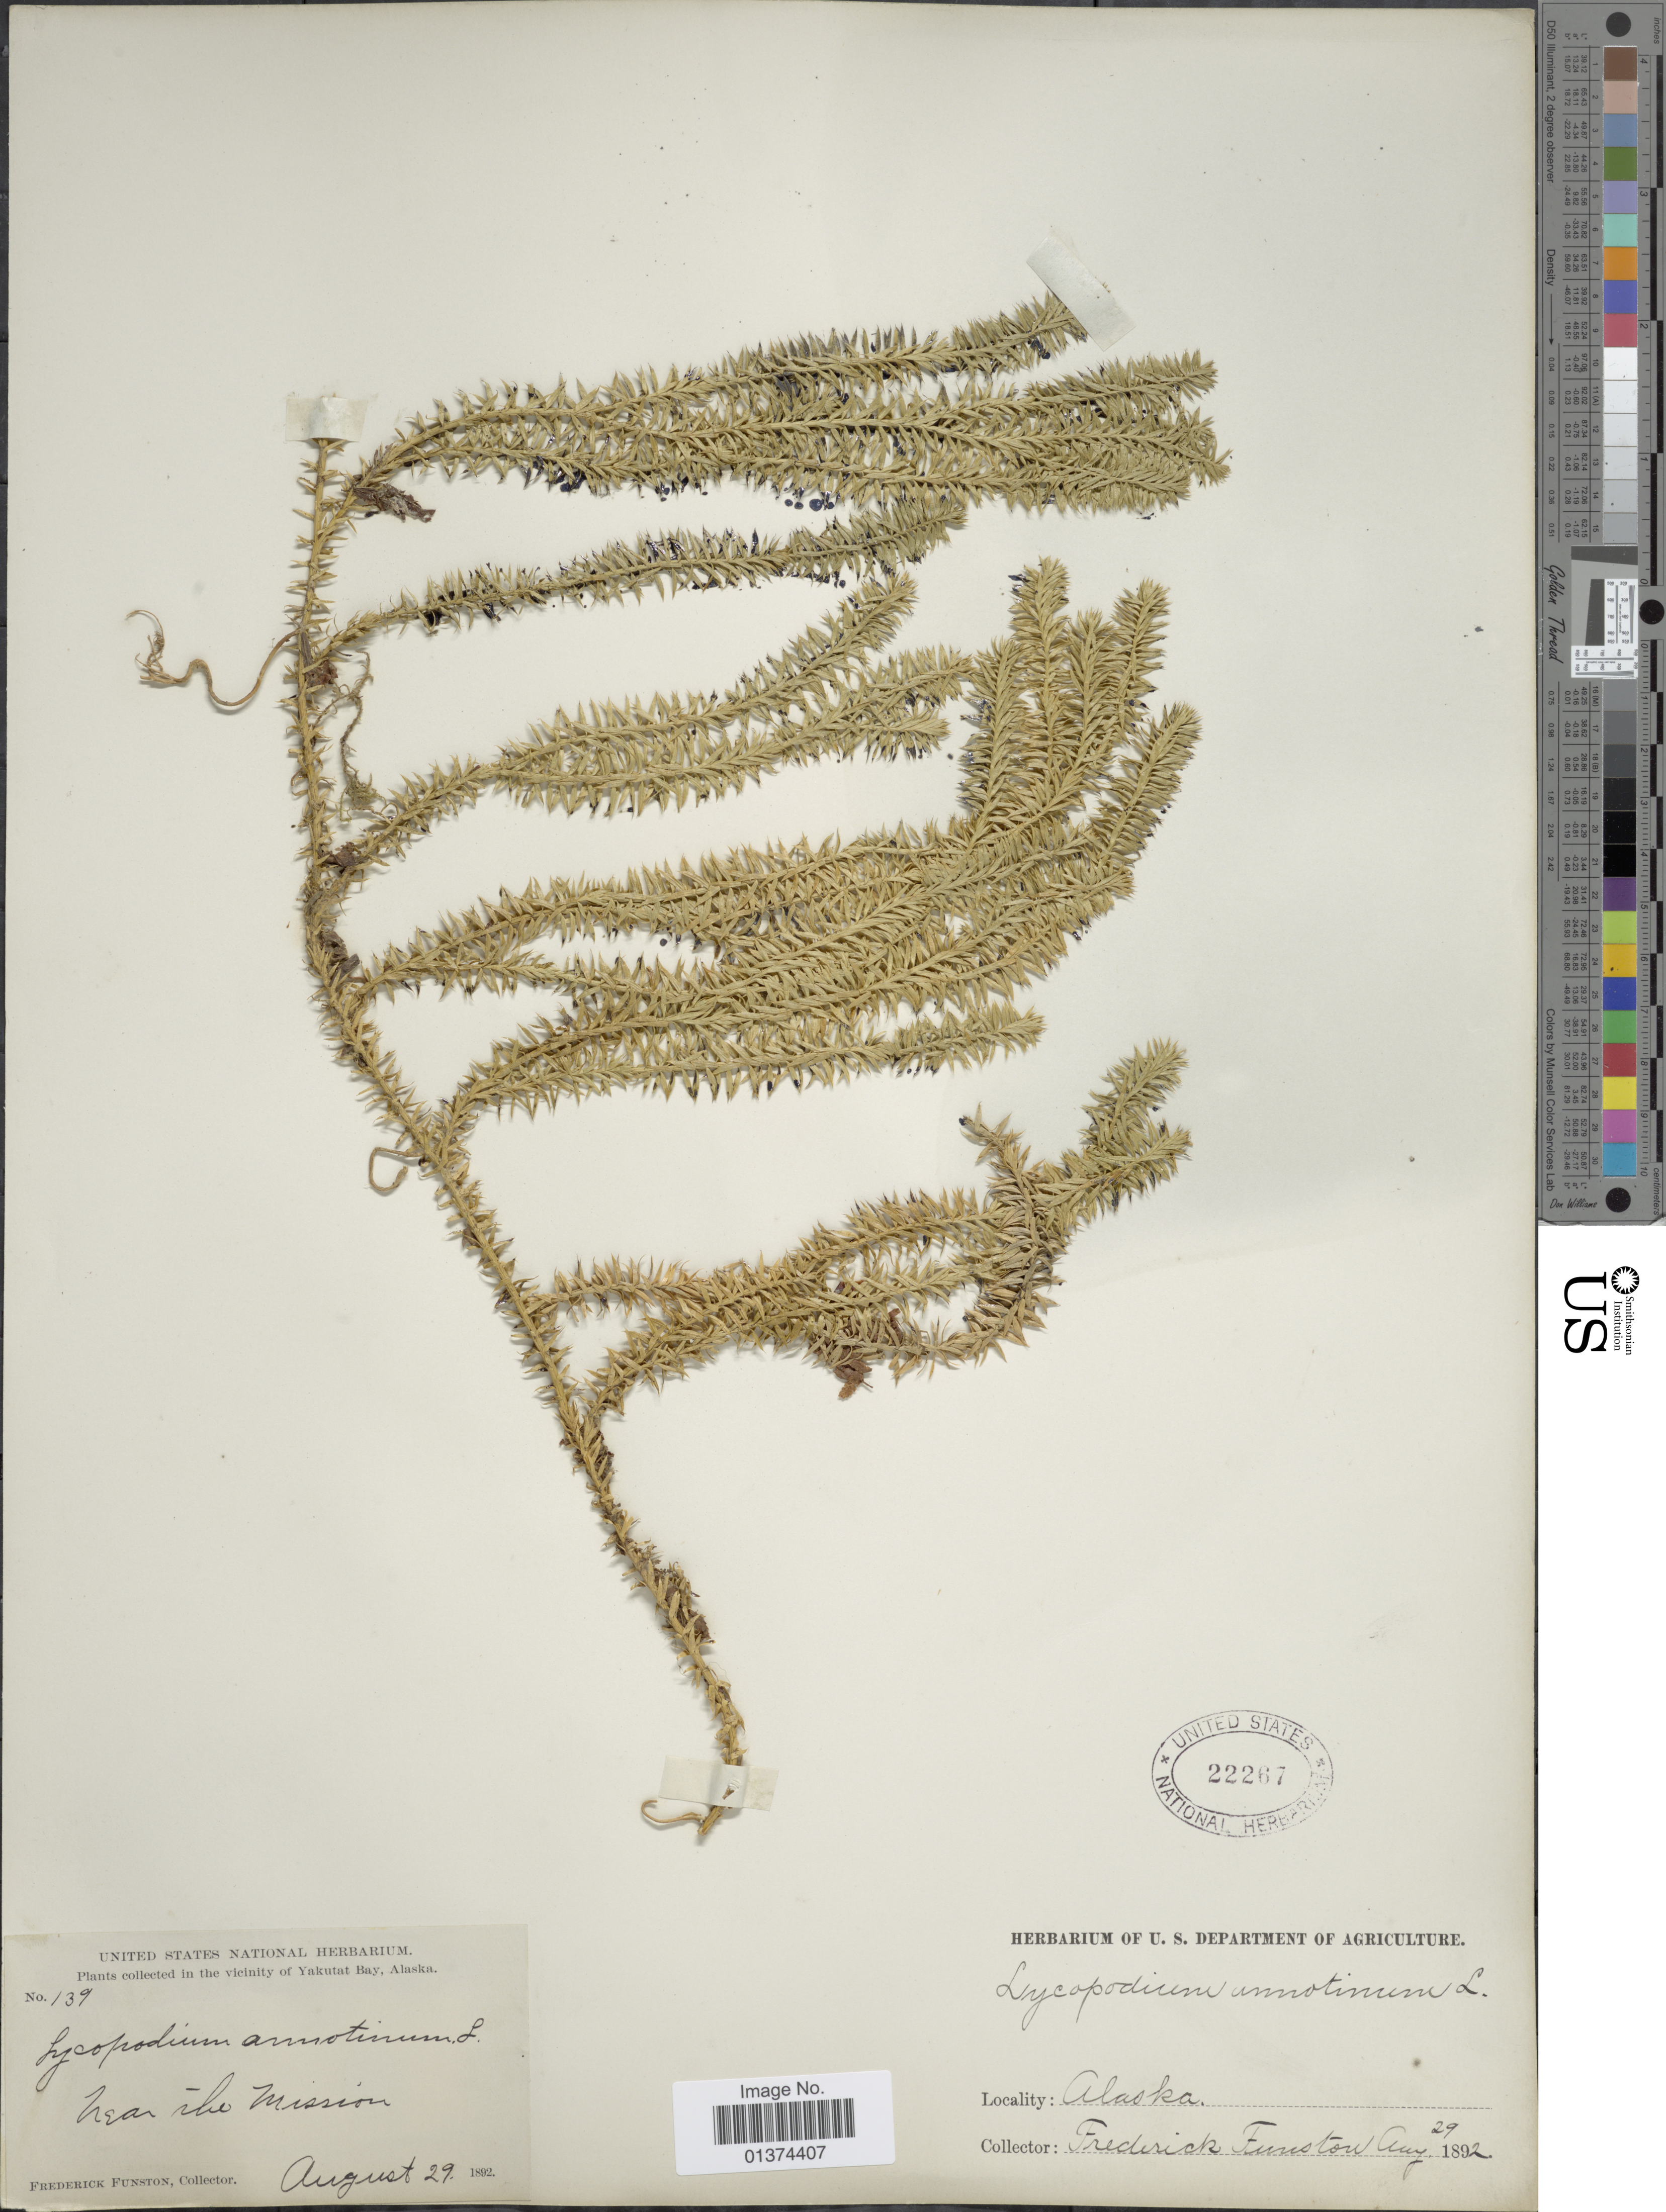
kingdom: Plantae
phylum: Tracheophyta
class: Lycopodiopsida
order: Lycopodiales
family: Lycopodiaceae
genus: Spinulum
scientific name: Spinulum annotinum subsp. annotinum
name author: (L.) A. Haines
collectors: F. Funston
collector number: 139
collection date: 1892-08-29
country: United States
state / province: Alaska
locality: In the vicinity of Yakutat Bay, Near the Mission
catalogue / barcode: US 22267